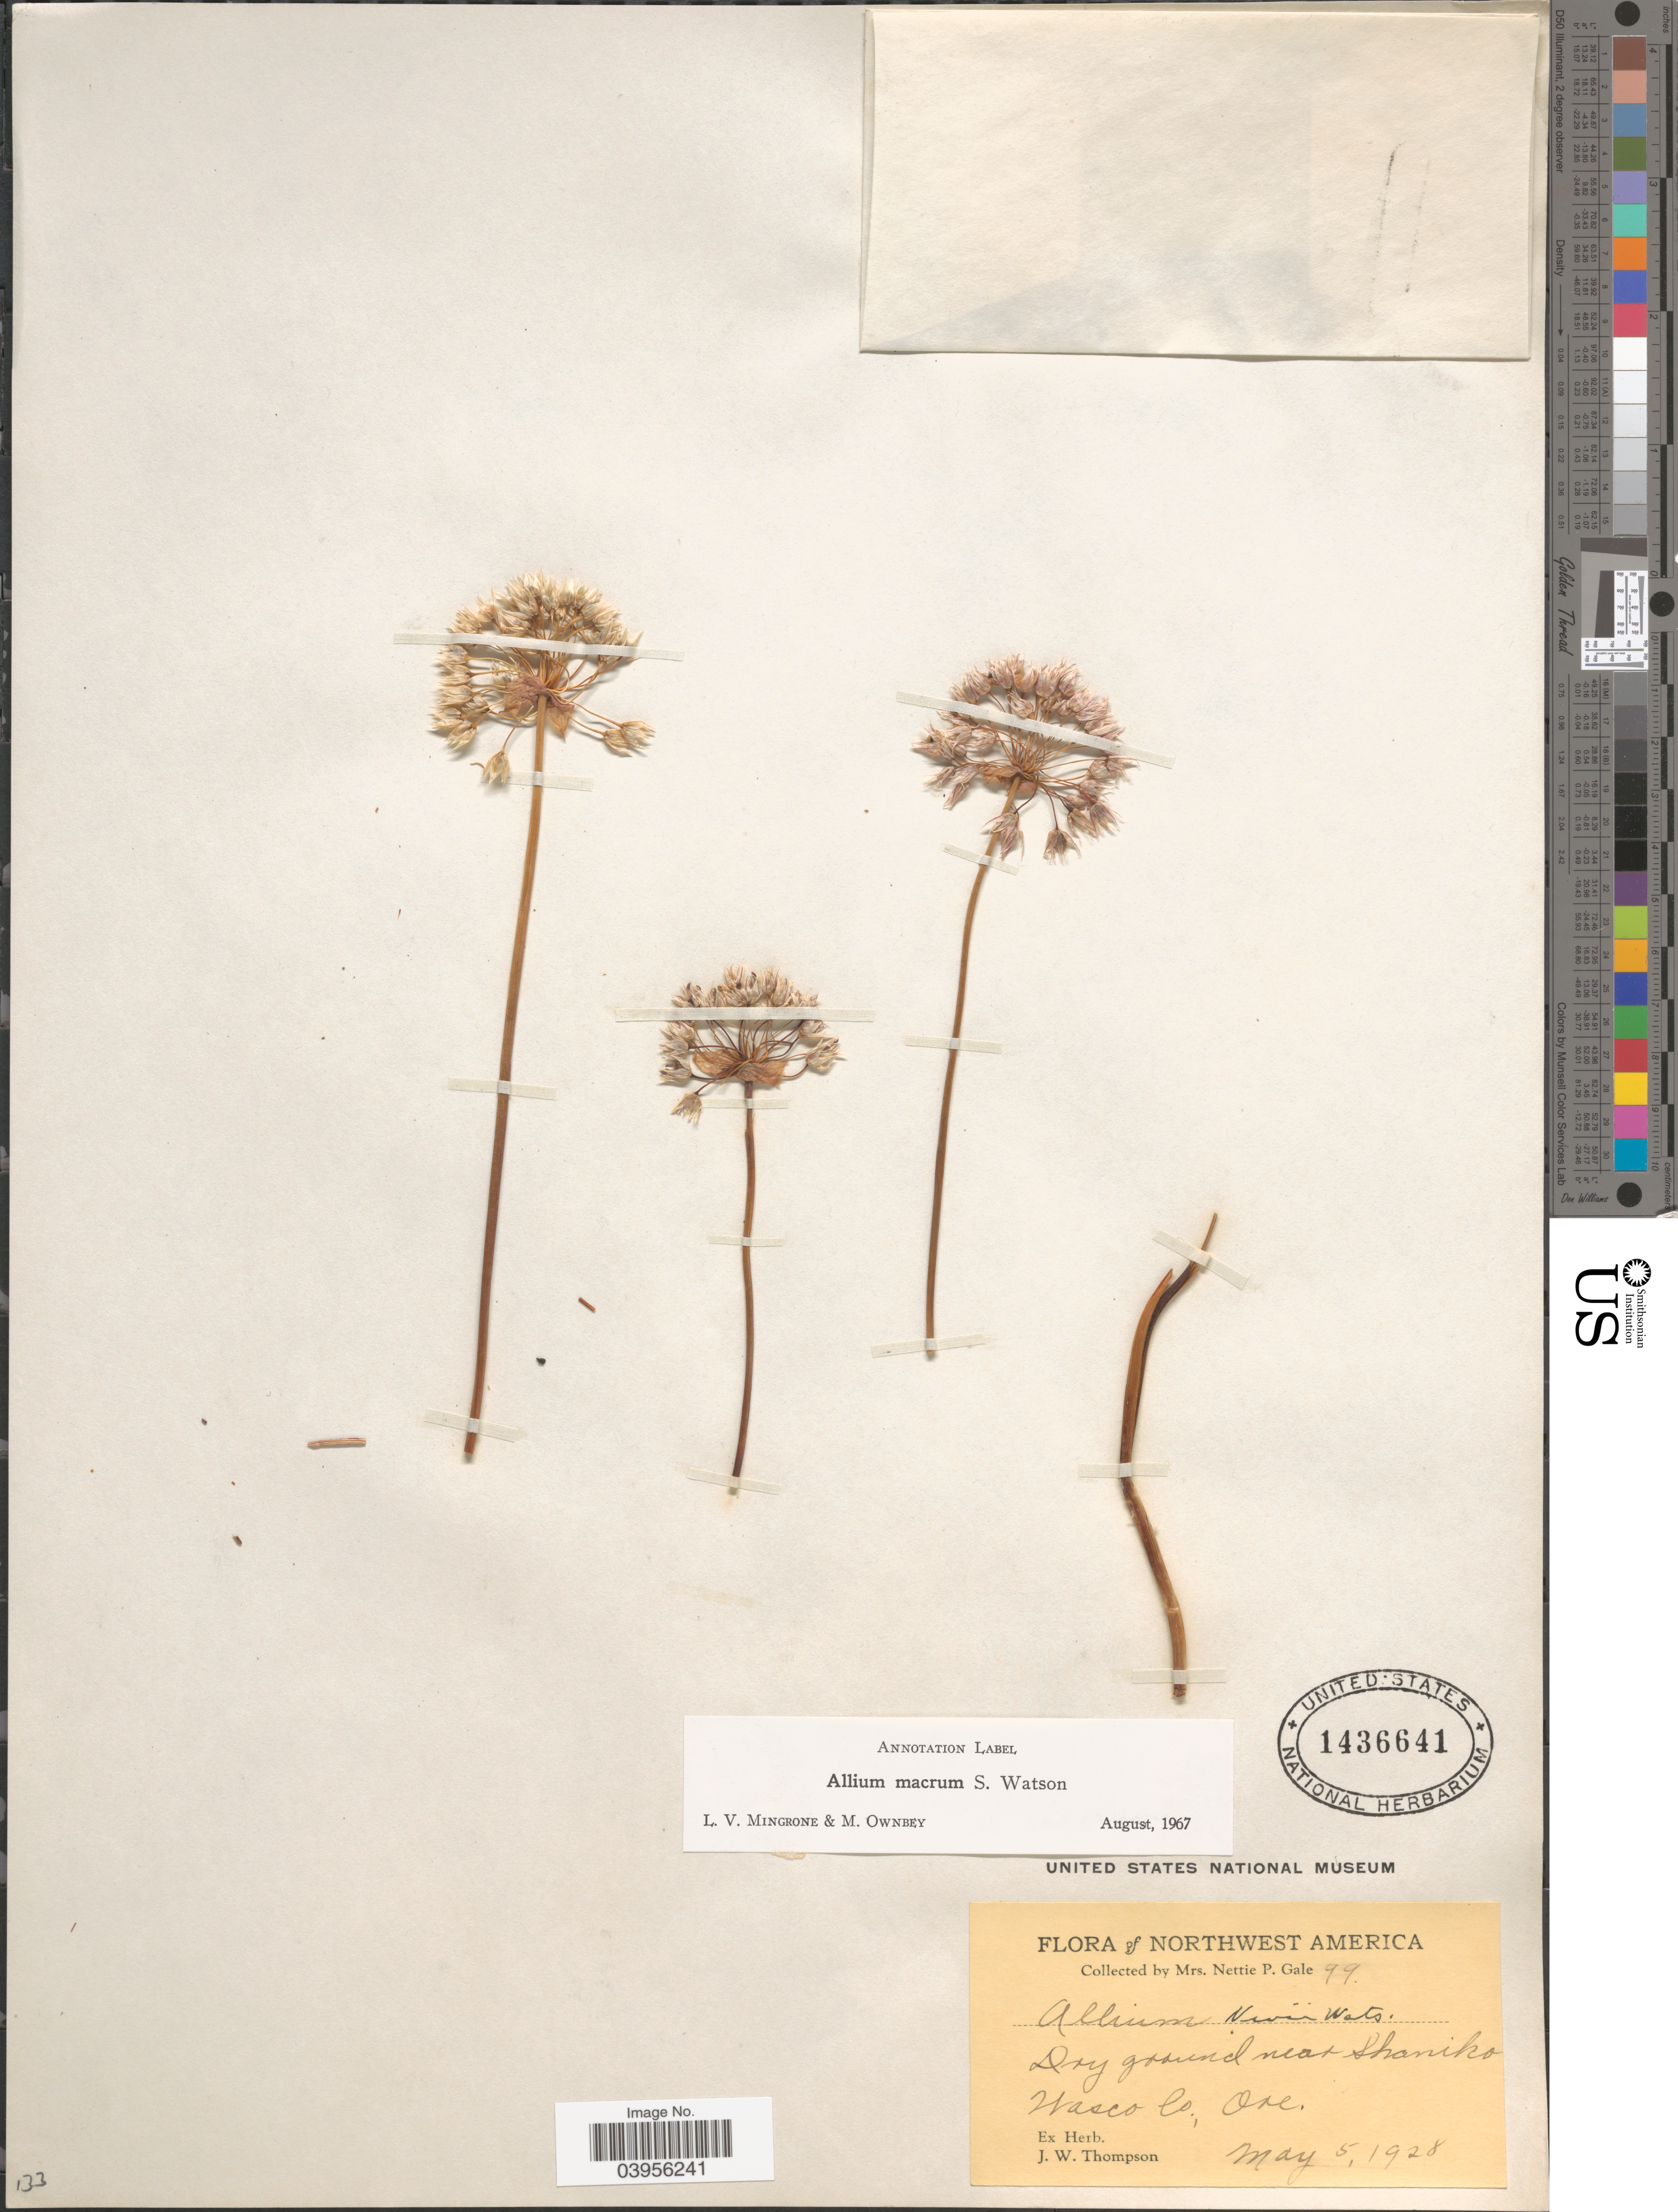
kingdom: Plantae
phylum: Tracheophyta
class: Liliopsida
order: Asparagales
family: Amaryllidaceae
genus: Allium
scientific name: Allium macrum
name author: S. Watson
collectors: N. Gale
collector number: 99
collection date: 1928-05-05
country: United States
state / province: Oregon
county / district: Wasco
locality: Northwest America. Near Shaniko Wasco Co.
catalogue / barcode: US 1436641